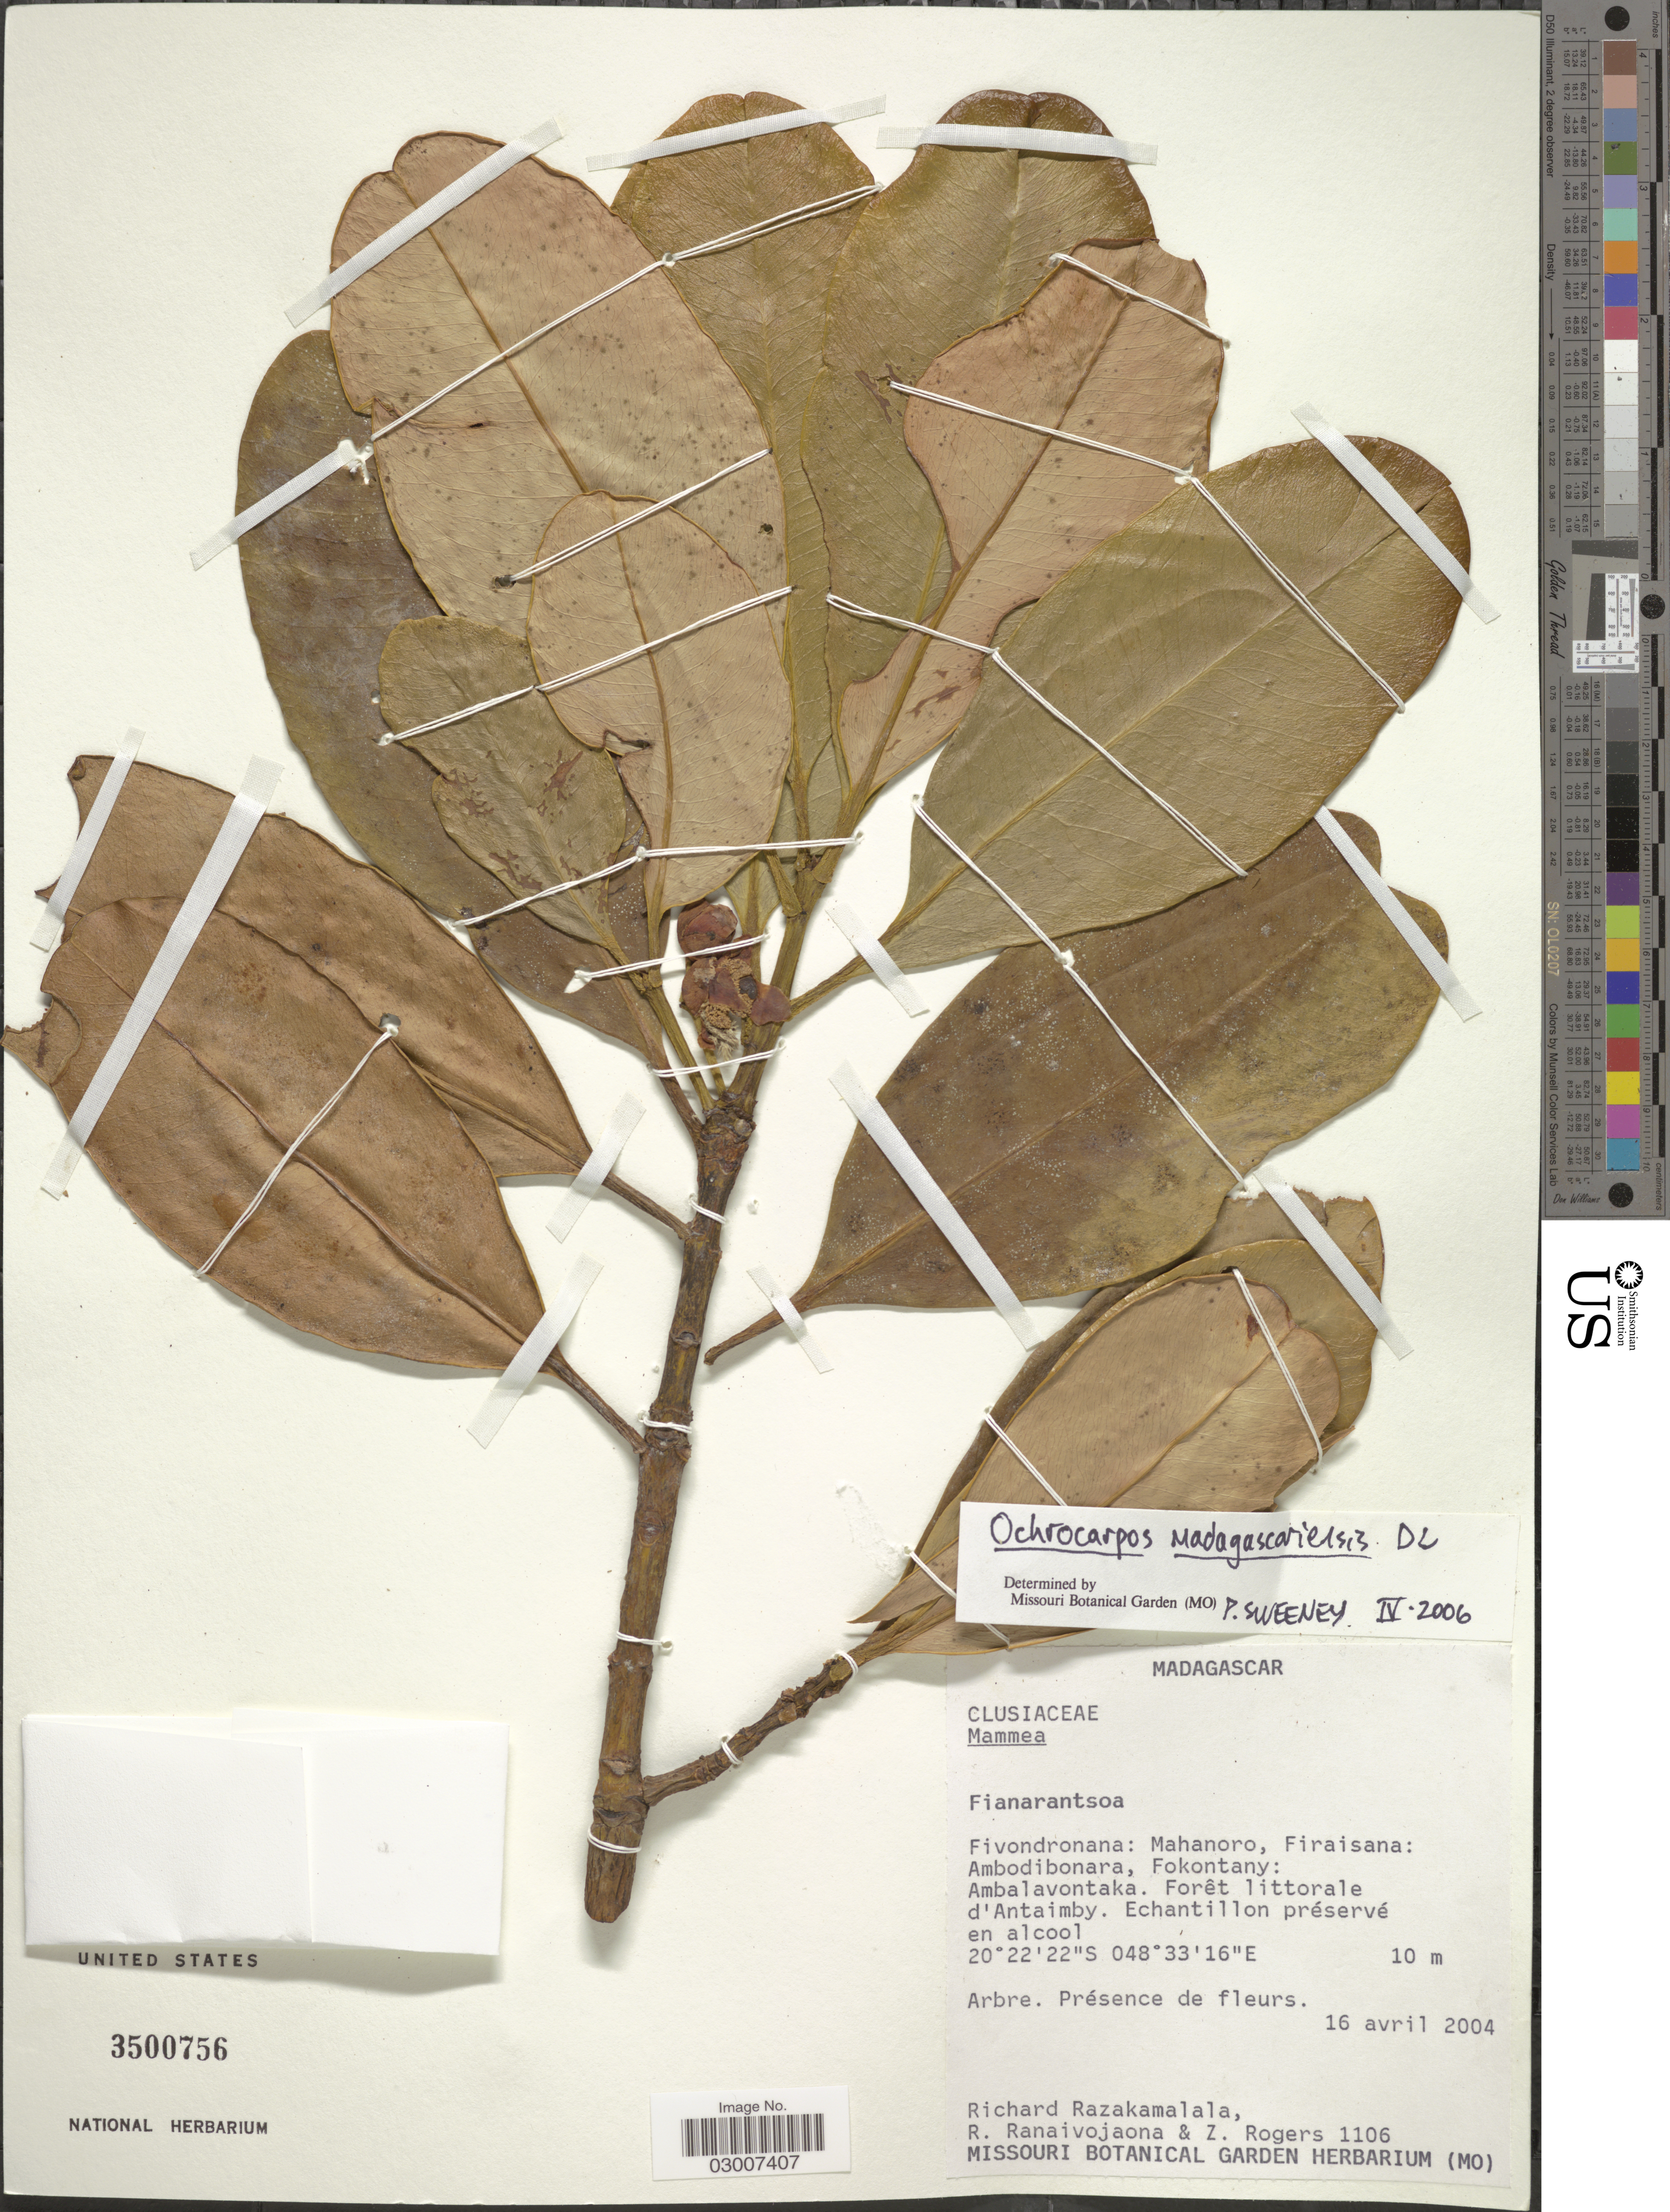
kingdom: Plantae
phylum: Tracheophyta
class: Magnoliopsida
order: Malpighiales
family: Clusiaceae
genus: Ochrocarpos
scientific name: Ochrocarpos madagascariensis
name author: Choisy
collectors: R. Razakamalala, R. Ranaivojaona & Z. S. Rogers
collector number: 1106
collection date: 2004-04-16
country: Madagascar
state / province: Atsinanana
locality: Fivondronana: Mahanoro, Firaisana: Ambodibonara, Fokontany: Ambalavontaka. Forêt littorale d'Antaimby.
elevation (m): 10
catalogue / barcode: US 3500756